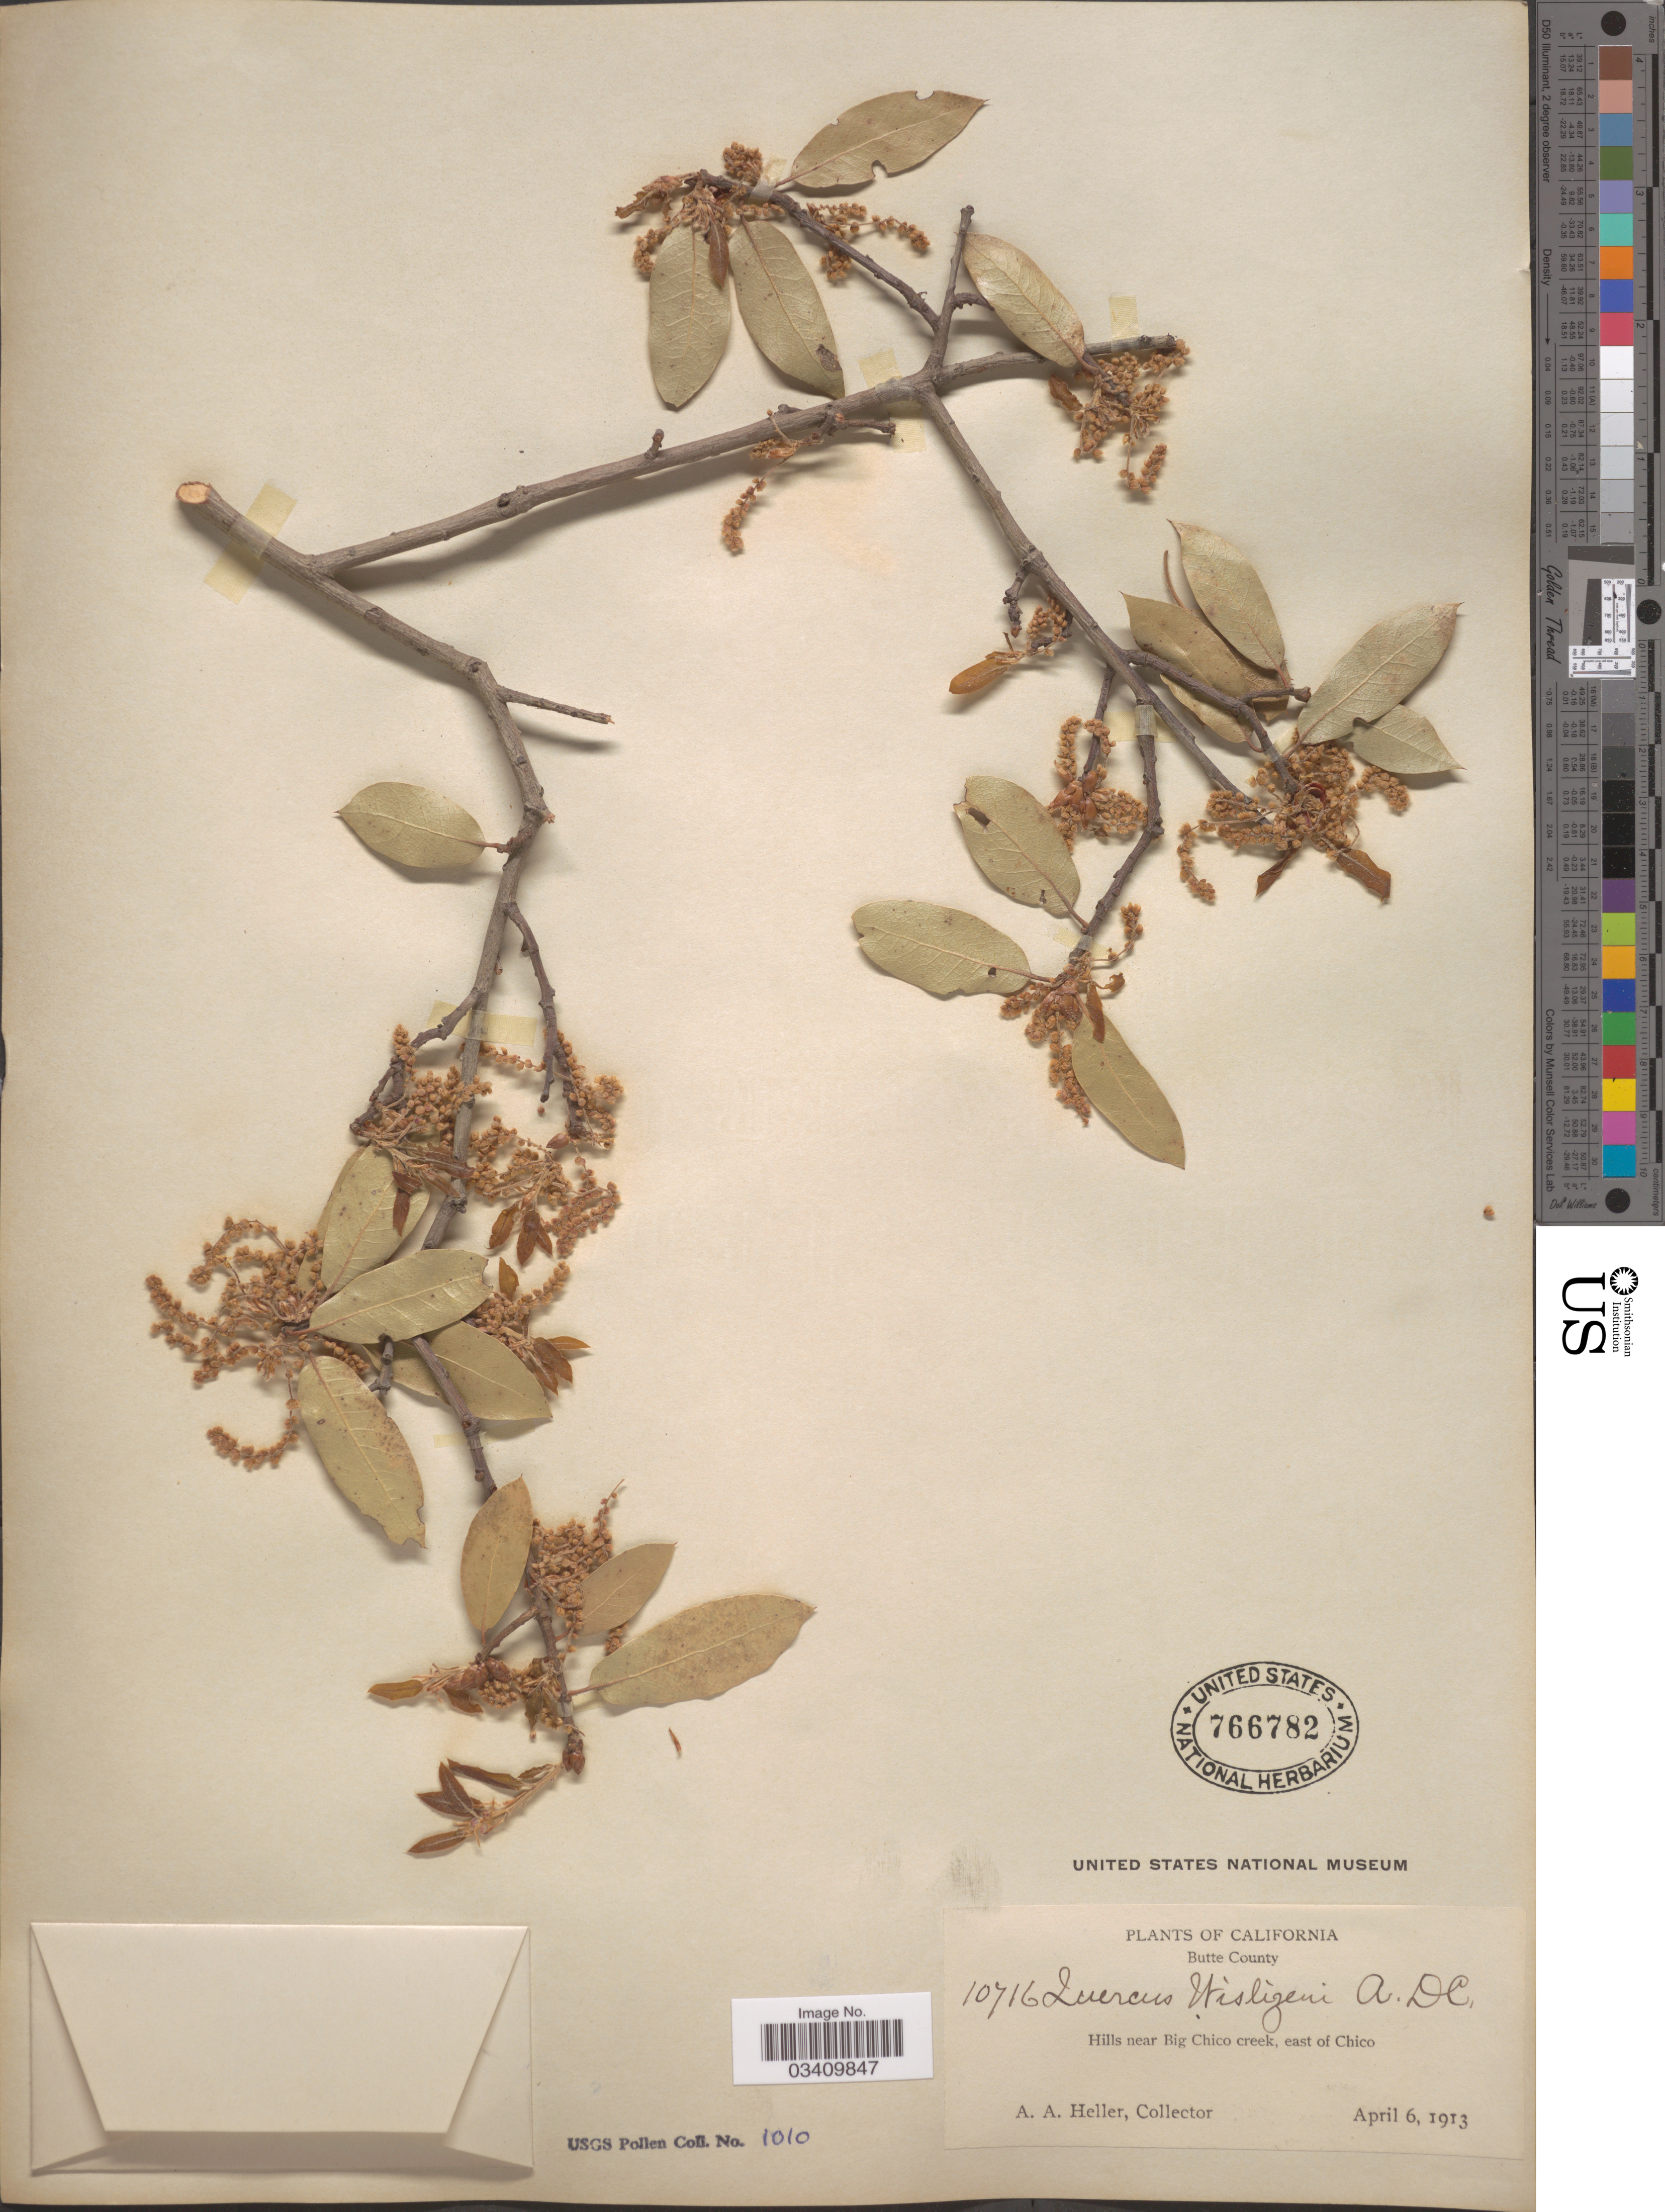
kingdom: Plantae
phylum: Tracheophyta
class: Magnoliopsida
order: Fagales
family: Fagaceae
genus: Quercus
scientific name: Quercus wislizeni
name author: A. DC.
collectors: A. A. Heller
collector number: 10716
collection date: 1913-04-06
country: United States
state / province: California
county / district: Butte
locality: Butte County. Hills near Big Chico creek, east of Chico.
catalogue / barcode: US 766782